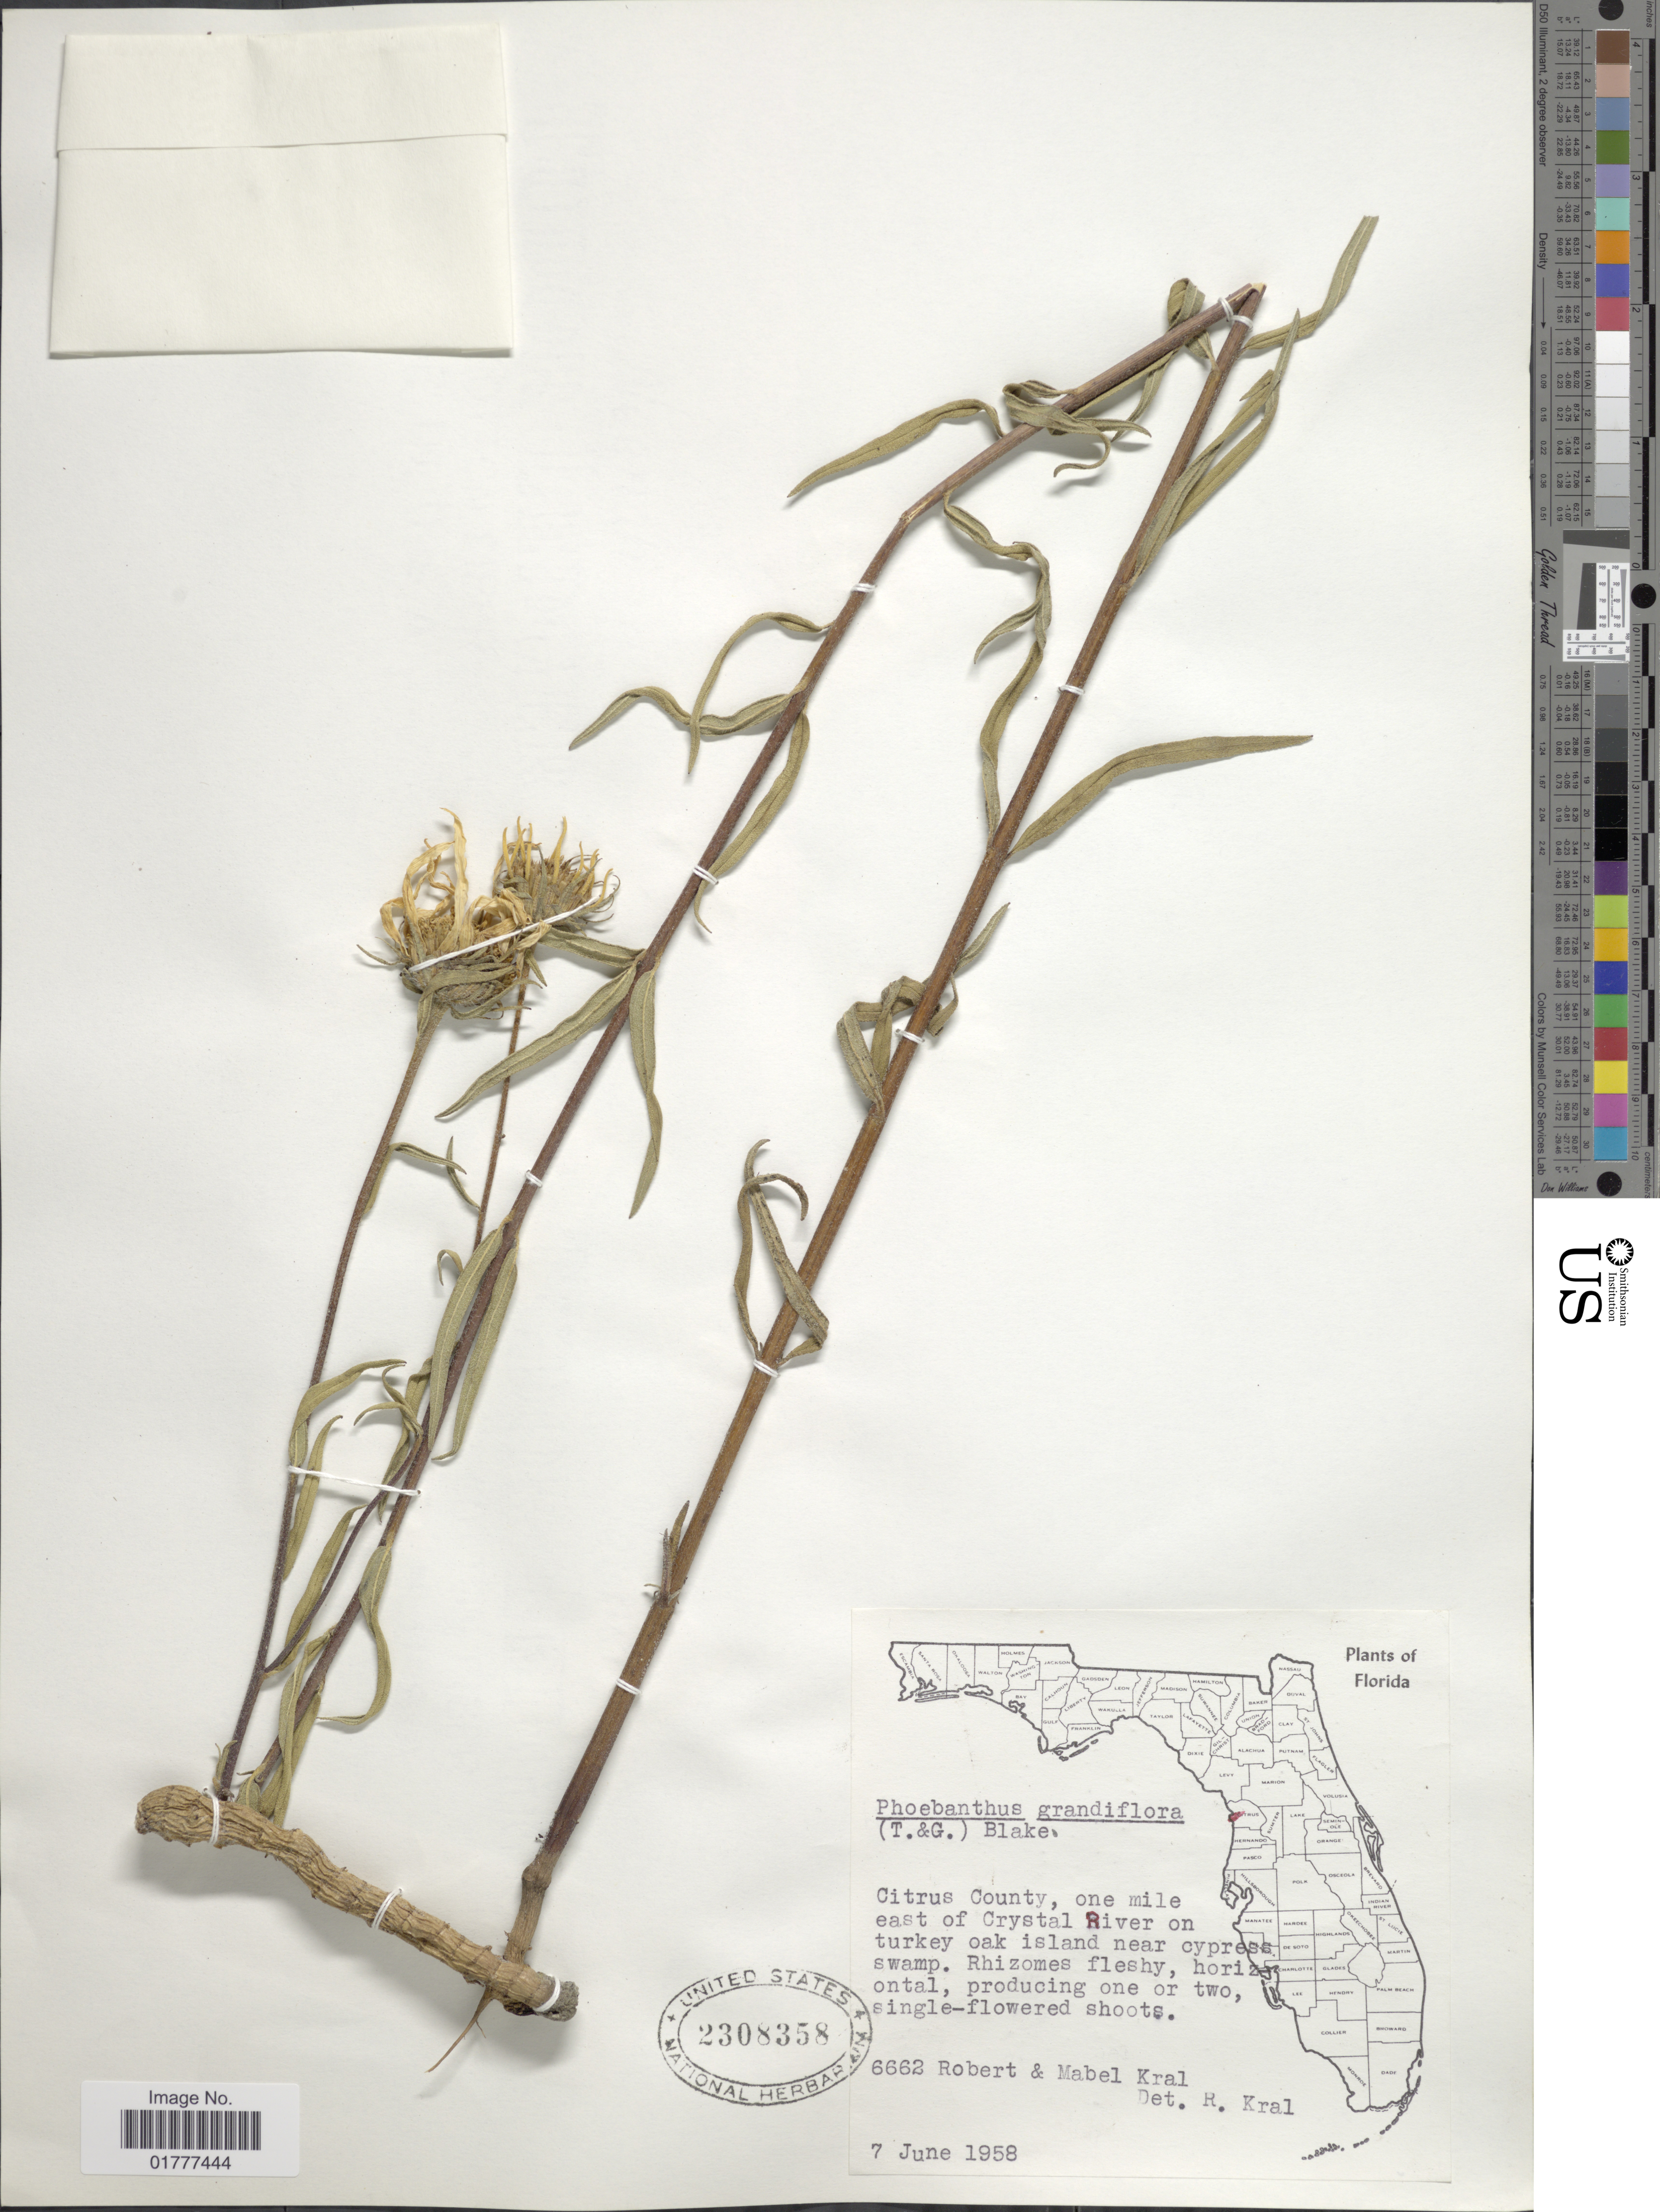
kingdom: Plantae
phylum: Tracheophyta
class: Magnoliopsida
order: Asterales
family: Asteraceae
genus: Phoebanthus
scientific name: Phoebanthus grandiflora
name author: (Torr. & A. Gray) S.F. Blake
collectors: R. Kral & M. Kral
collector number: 6662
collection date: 1958-06-07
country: United States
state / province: Florida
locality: Citrus County, one mile east of Crystal River on turkey oak island near cypress swamp.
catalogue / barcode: US 2308358